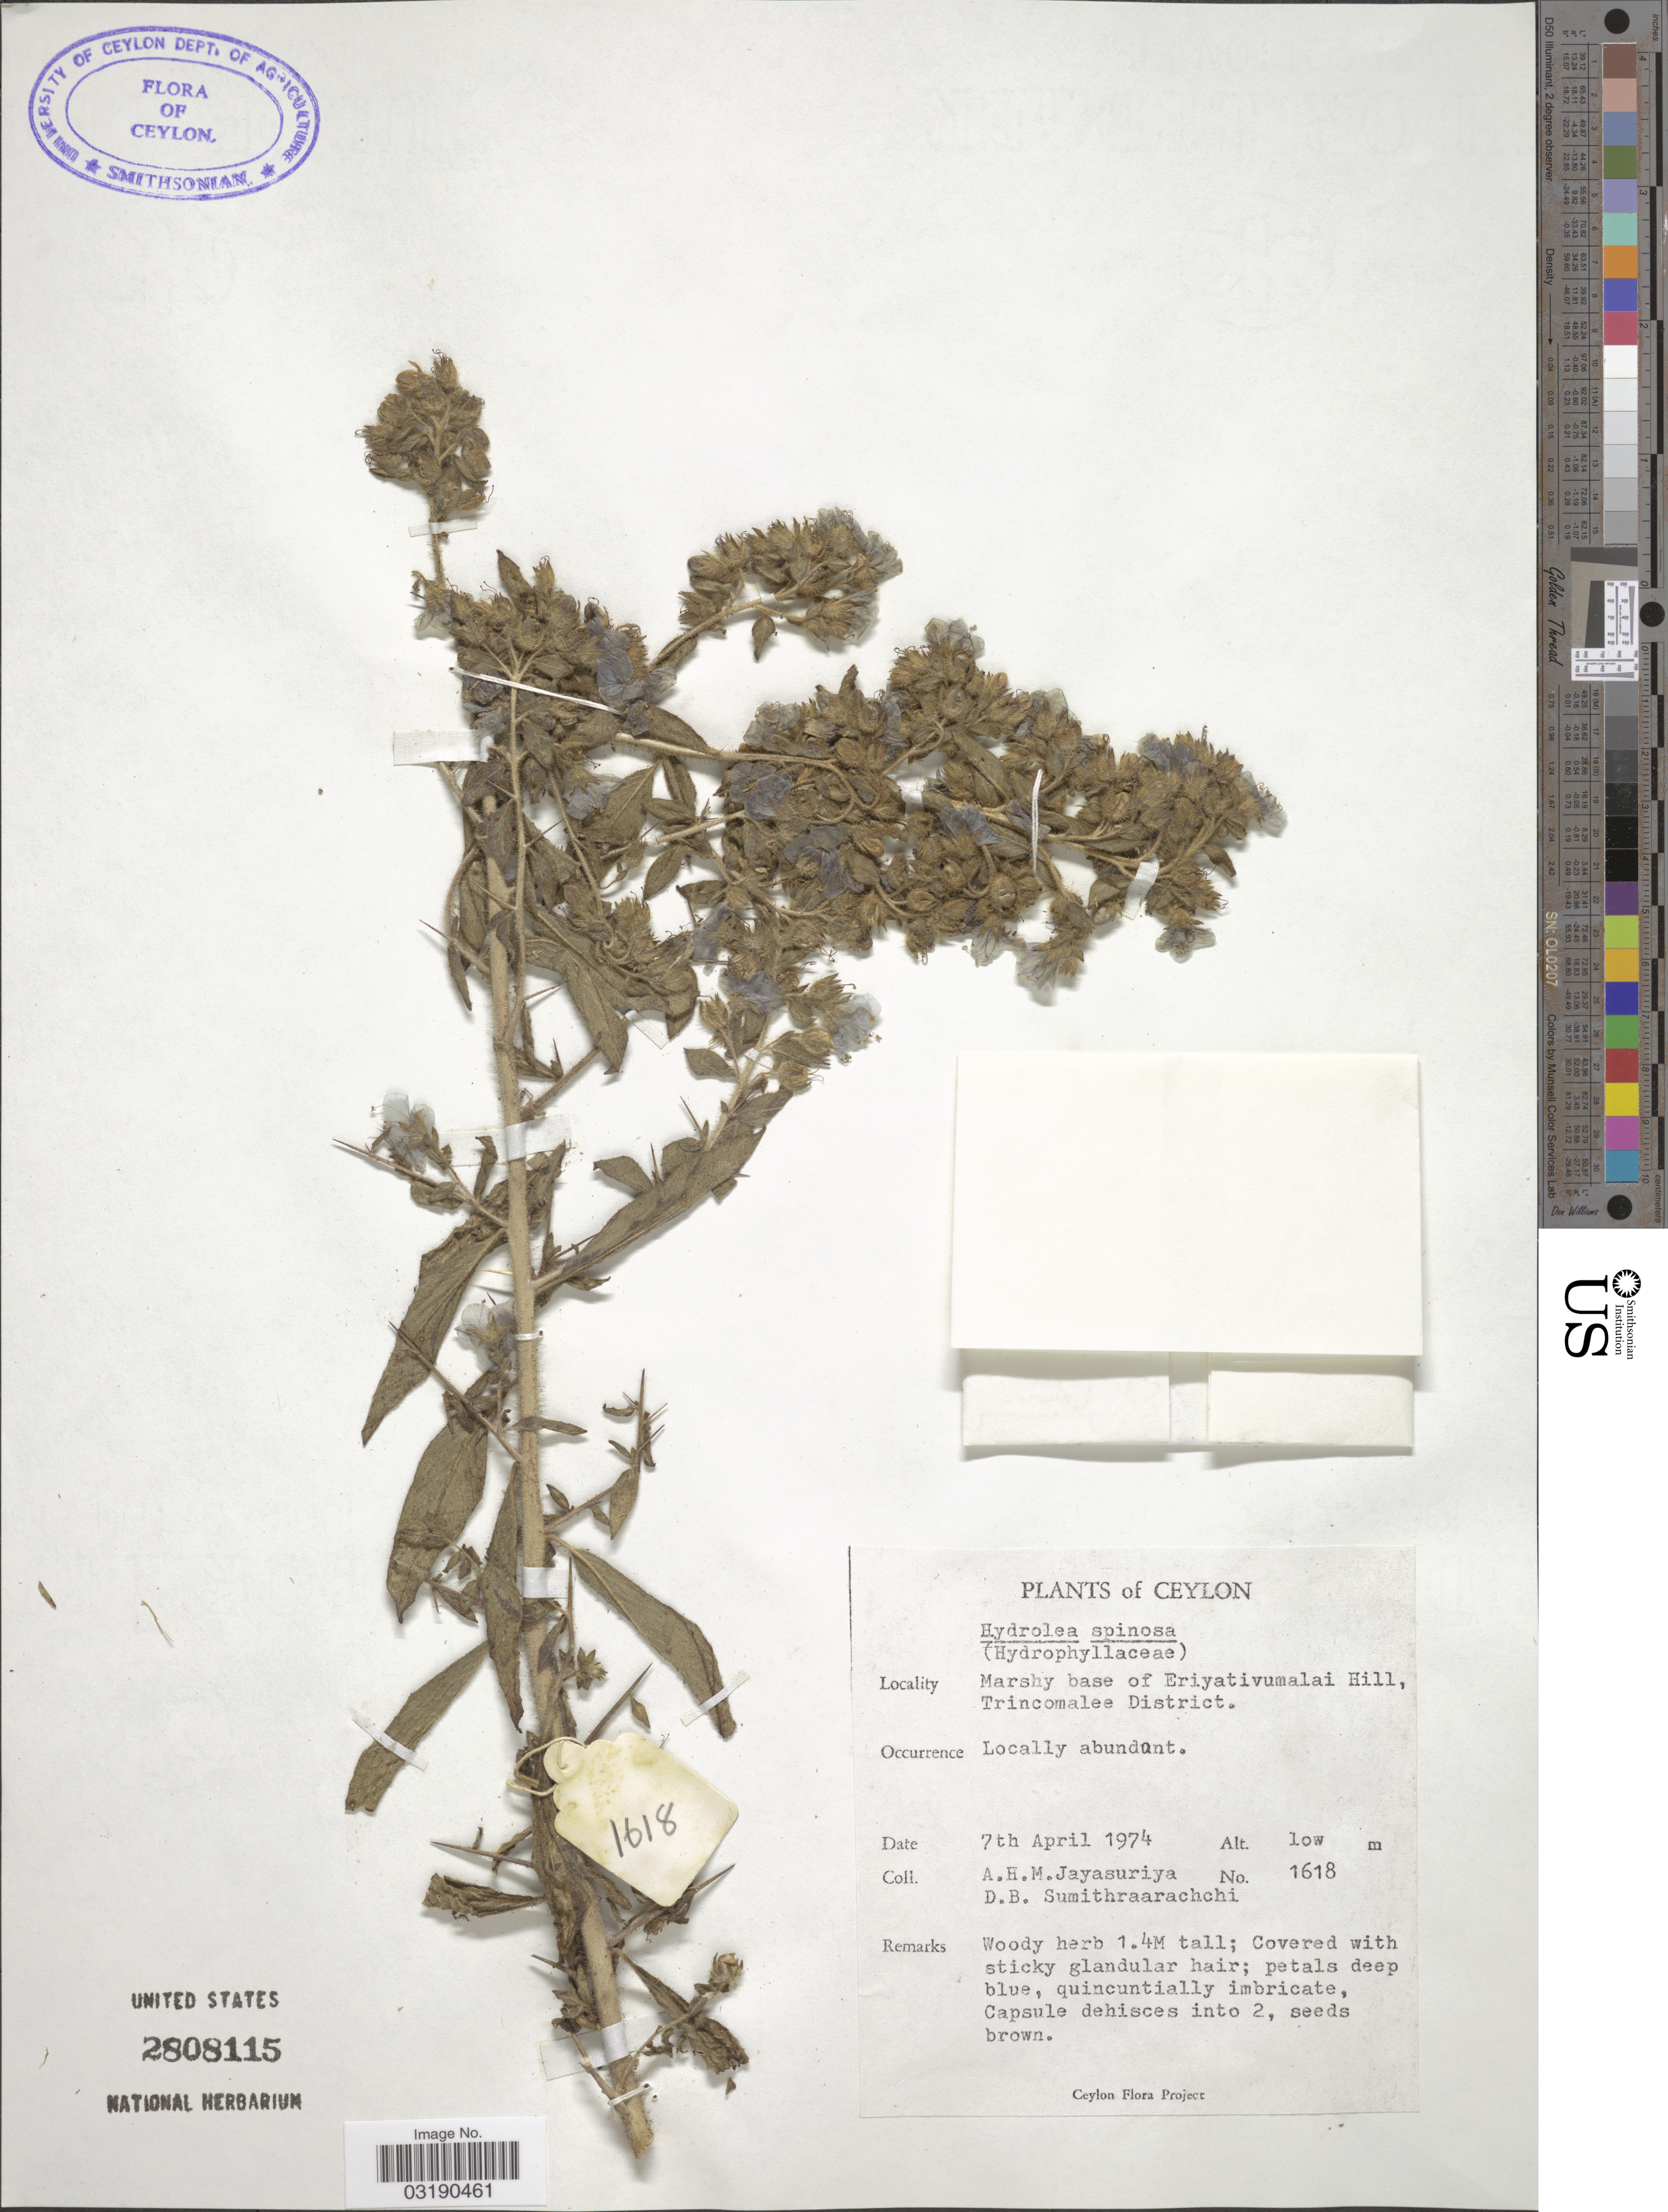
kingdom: Plantae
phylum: Tracheophyta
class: Magnoliopsida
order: Solanales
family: Hydroleaceae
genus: Hydrolea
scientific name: Hydrolea spinosa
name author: L.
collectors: A. H. Jayasuriya & D. B. Sumithraarachchi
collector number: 1618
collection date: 1974-04-07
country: Sri Lanka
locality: Ceylon. Marshy base of Eriyativumalai Hill, Trincomalee District.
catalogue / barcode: US 2808115